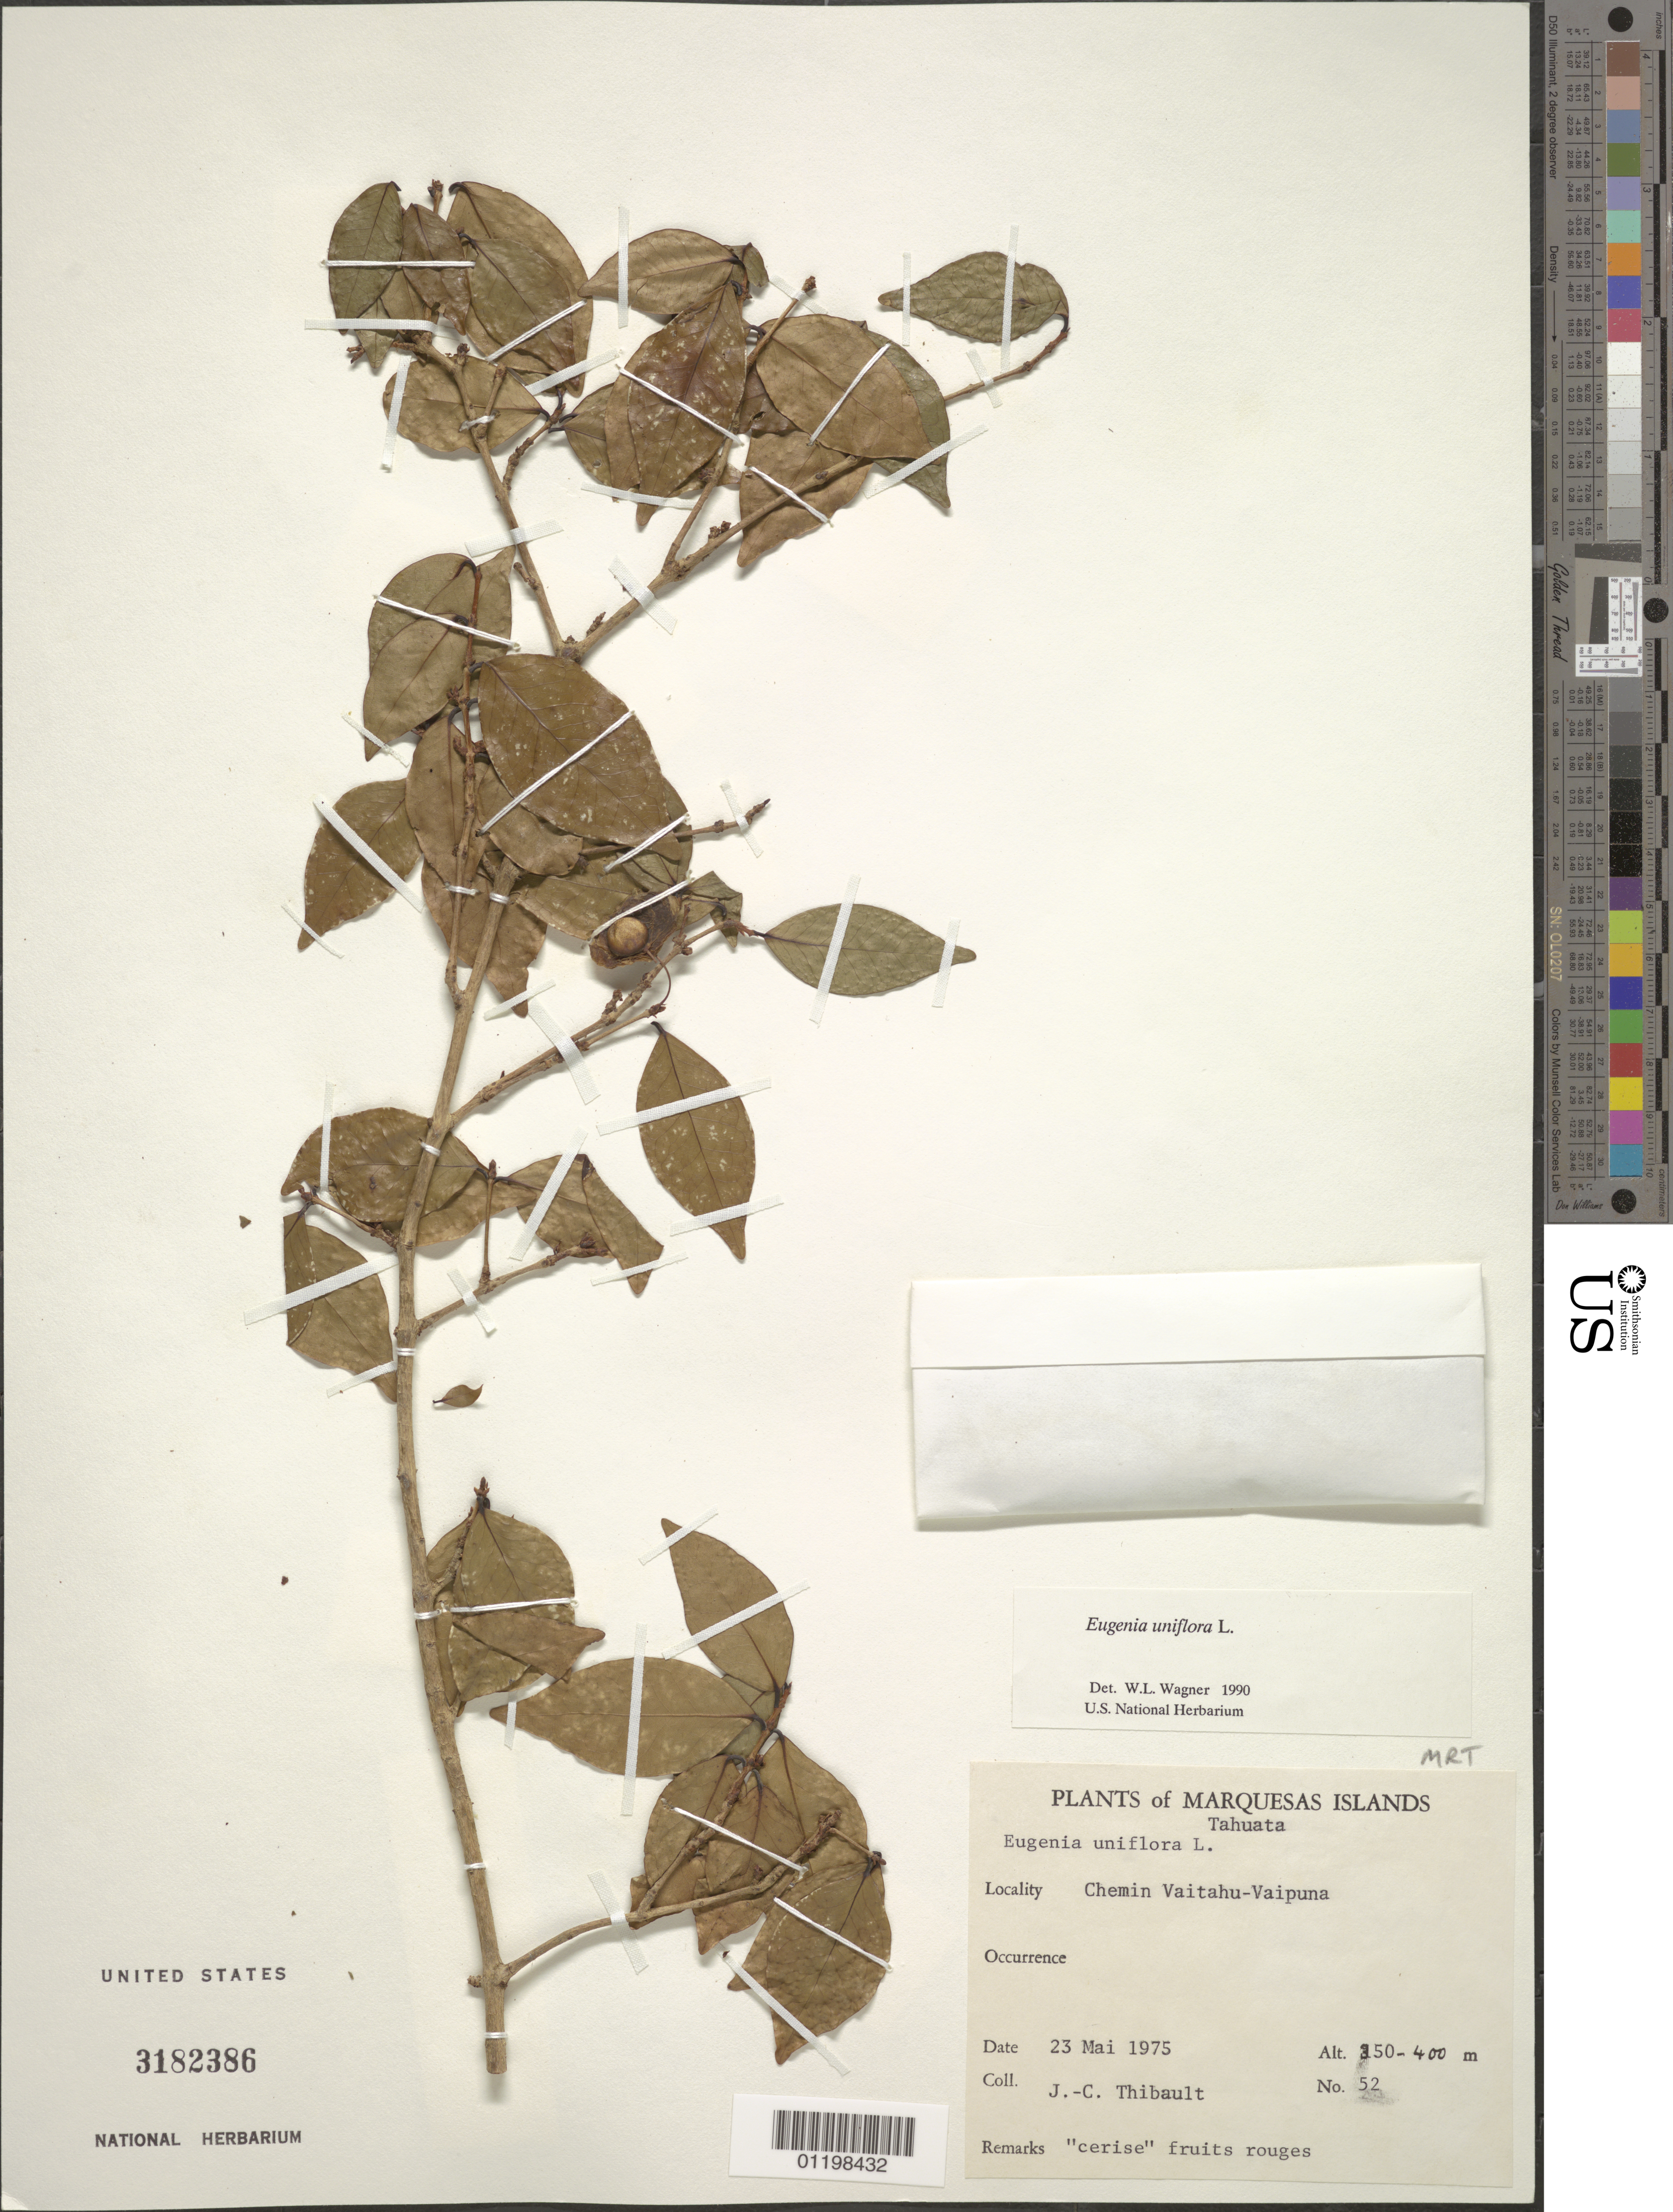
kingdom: Plantae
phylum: Tracheophyta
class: Magnoliopsida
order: Myrtales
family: Myrtaceae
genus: Eugenia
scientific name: Eugenia uniflora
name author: L.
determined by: Wagner, W. L., (BOT), Smithsonian Institution - National Museum of Natural History (UNITED STATES)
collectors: J. Thibault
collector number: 52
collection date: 1975-03-23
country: French Polynesia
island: Tahuata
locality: Chemin Vaitahu-Vaipuna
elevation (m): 350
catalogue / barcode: US 3182386